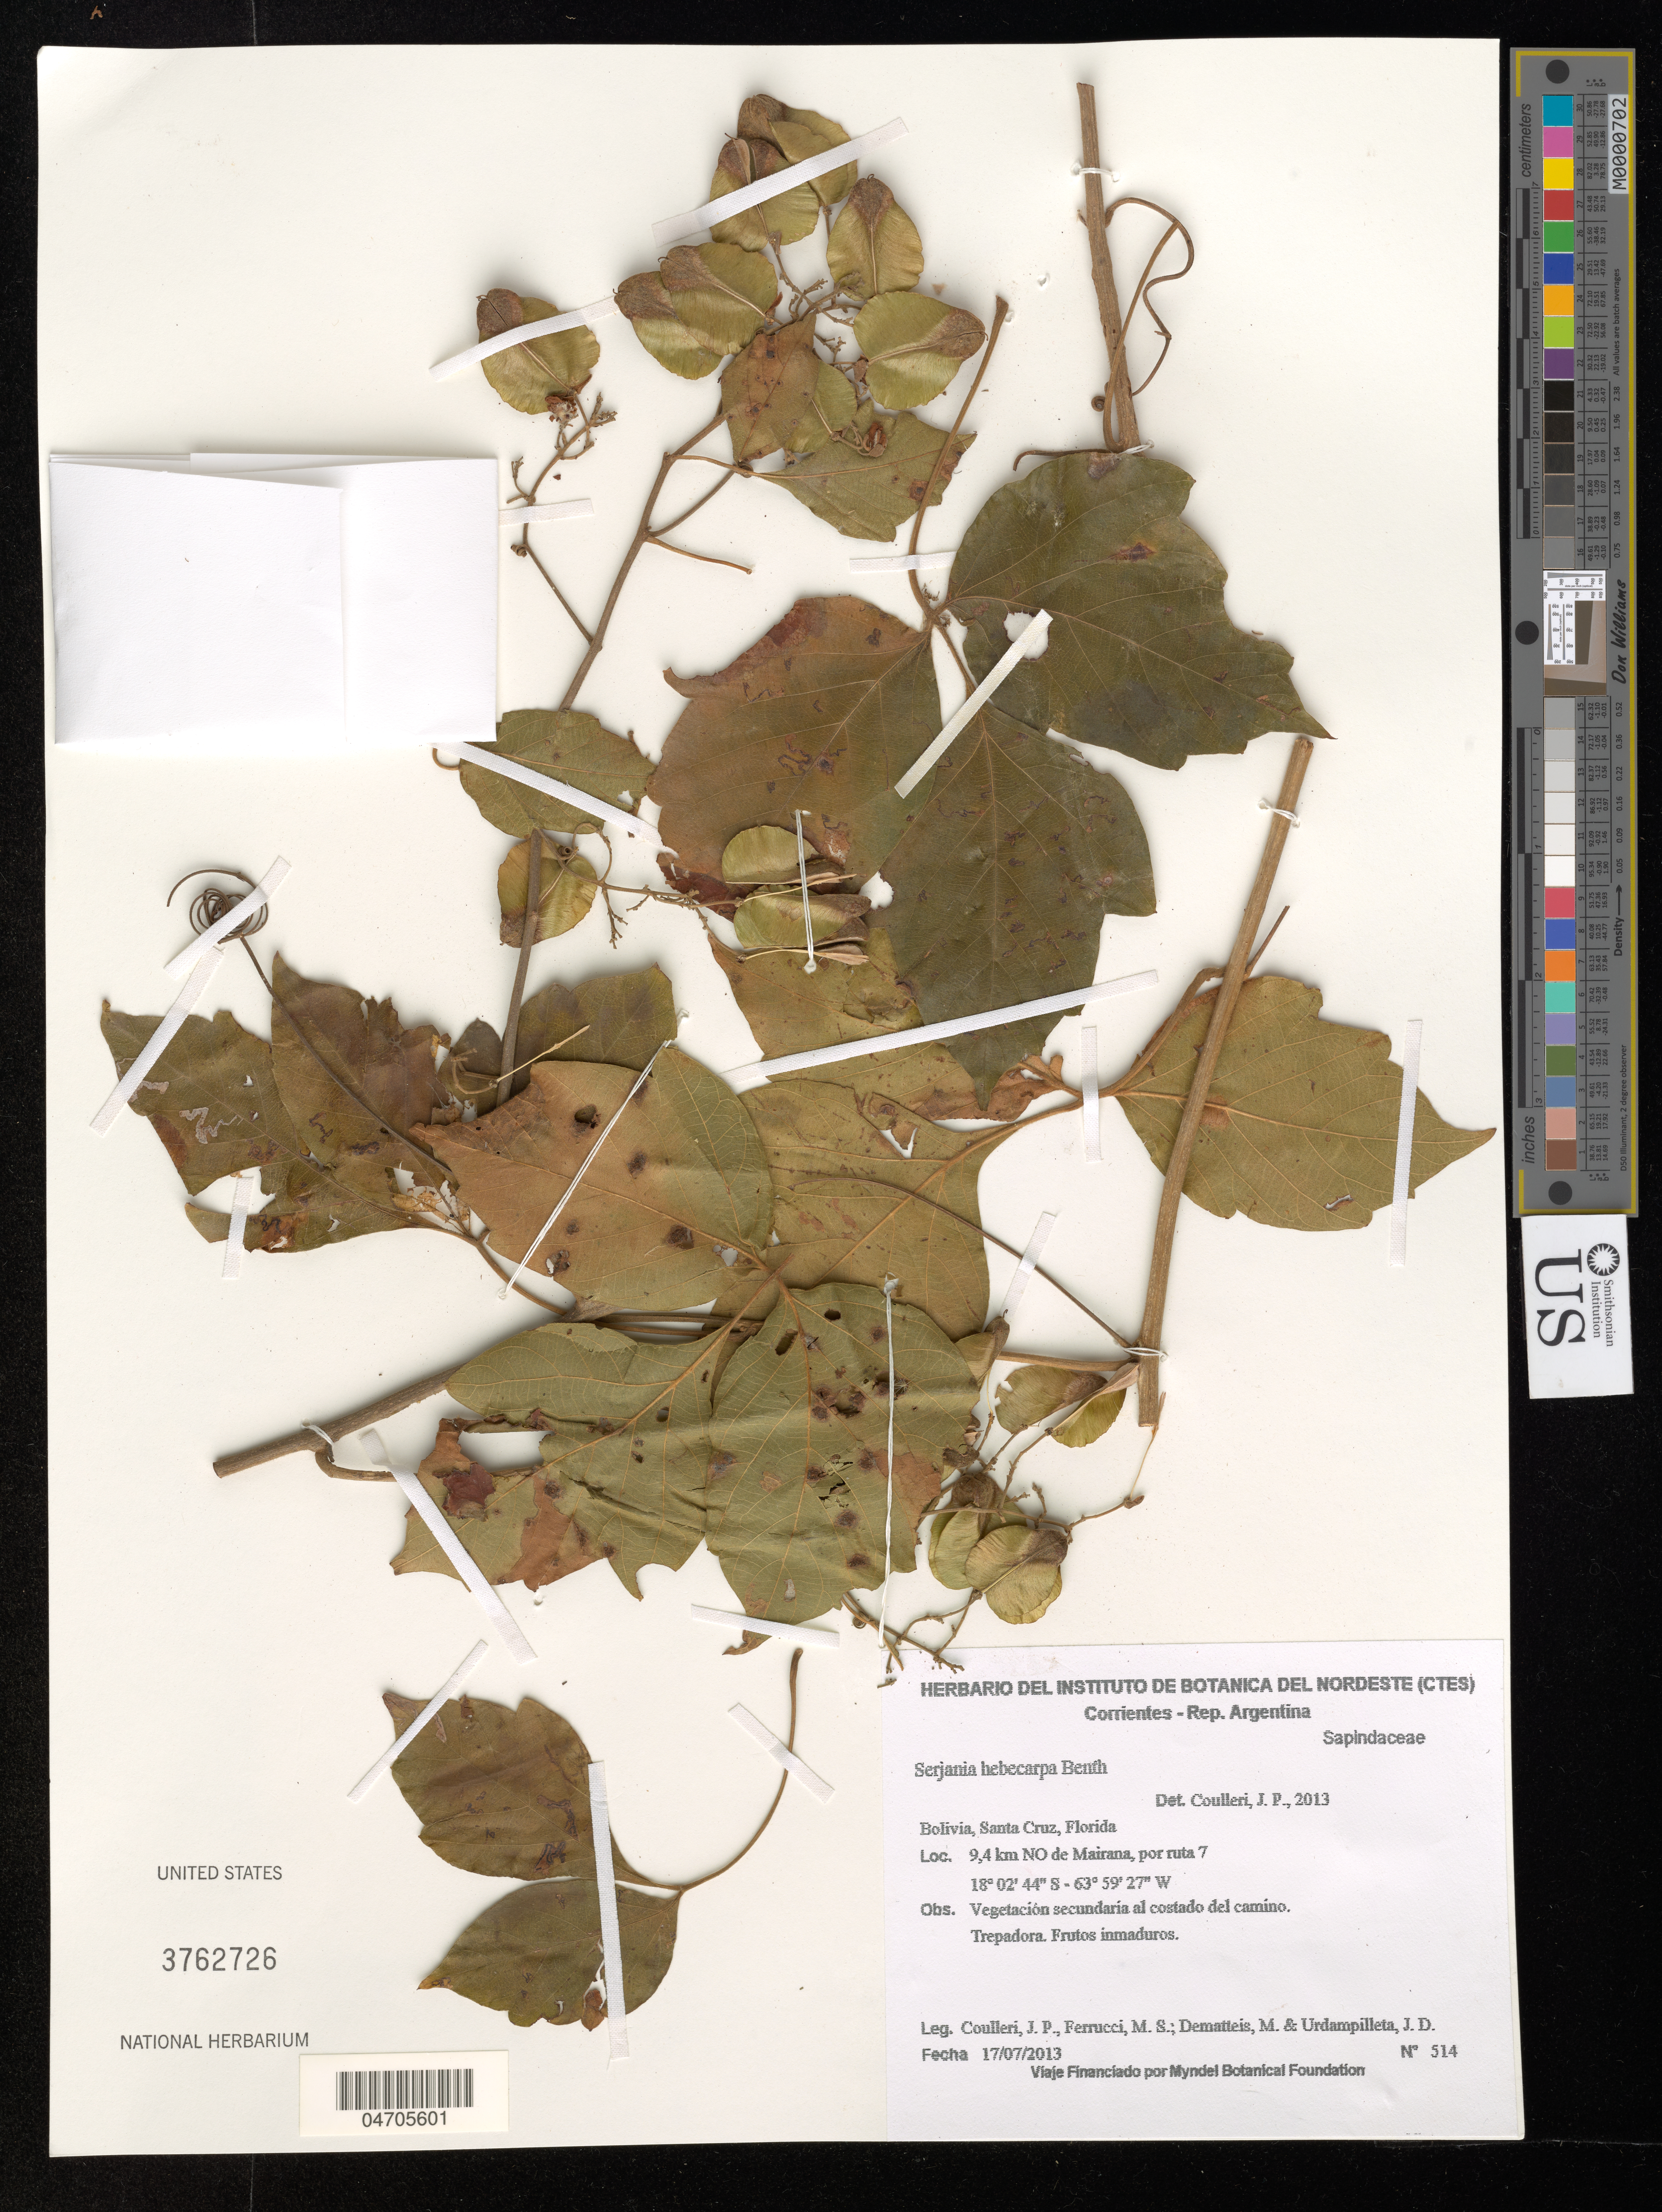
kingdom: Plantae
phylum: Tracheophyta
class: Magnoliopsida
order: Sapindales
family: Sapindaceae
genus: Serjania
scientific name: Serjania hebecarpa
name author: Benth.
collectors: J. Coulleri, M. S. Ferrucci, M. Dematteis & J. Urdampilleta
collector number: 514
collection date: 2013-07-17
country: Bolivia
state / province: Santa Cruz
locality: Florida. 9.4 km NO de Mairana, por ruta 7.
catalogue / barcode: US 3762726